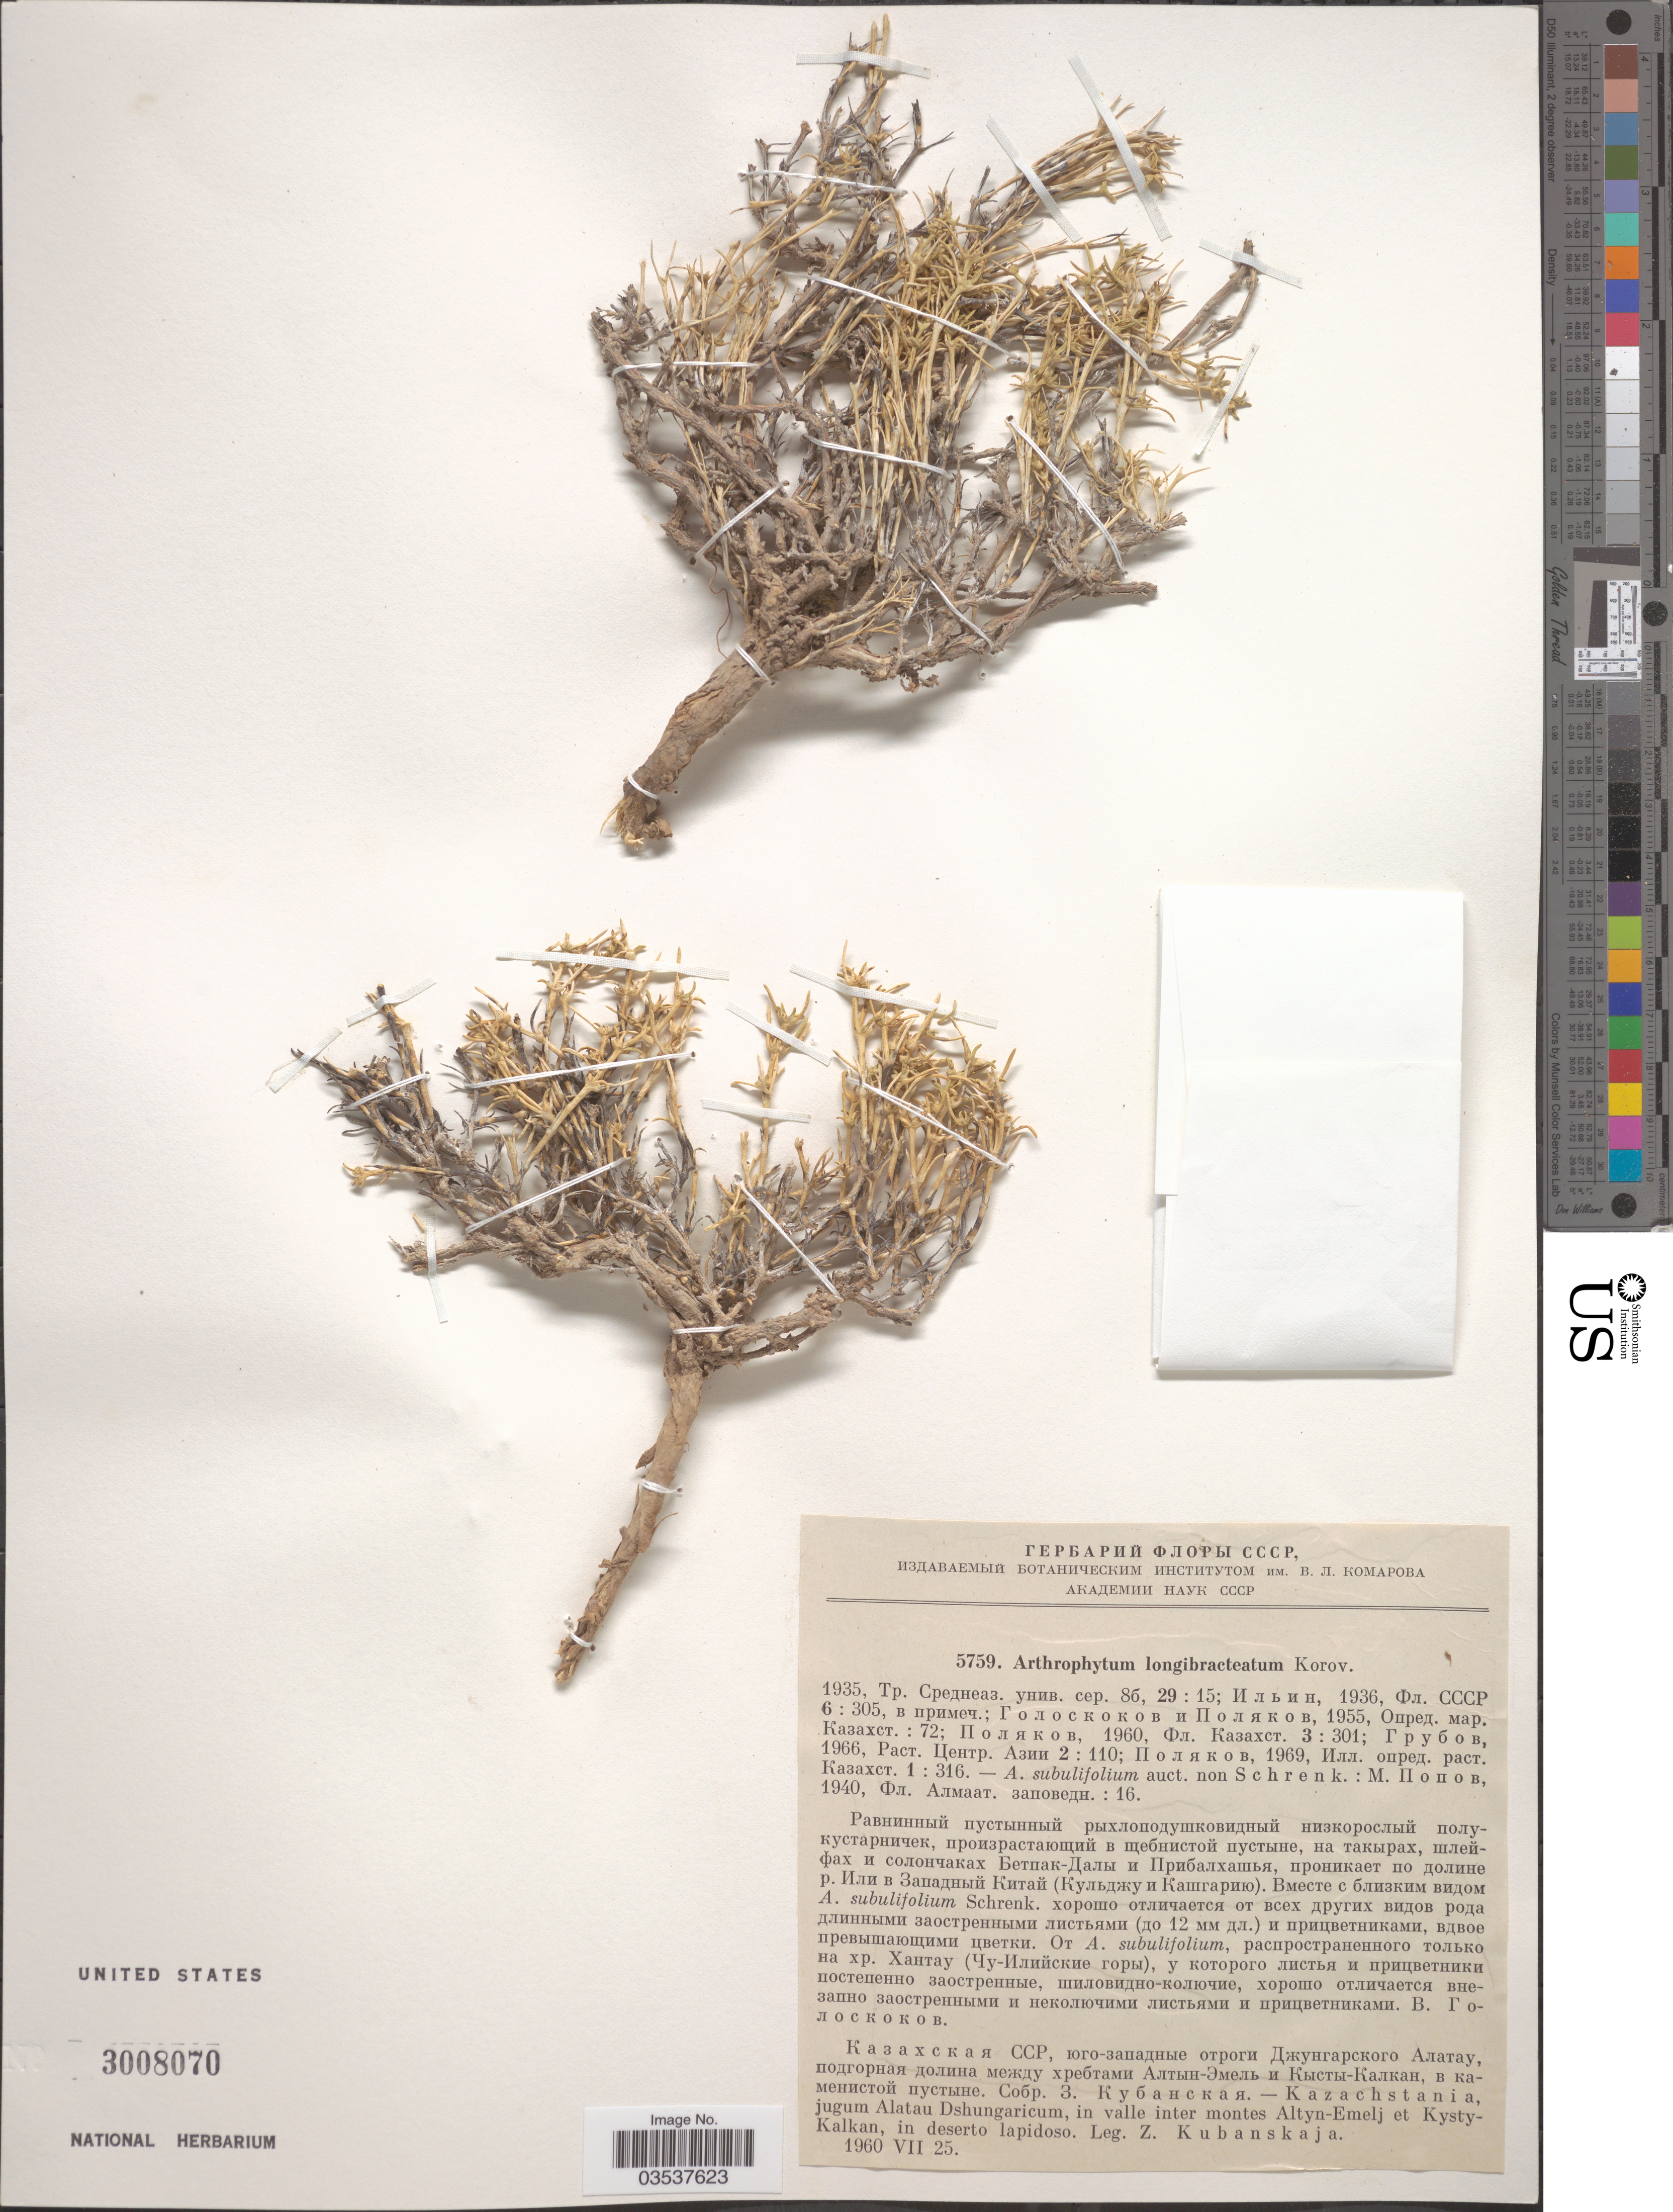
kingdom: Plantae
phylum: Tracheophyta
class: Magnoliopsida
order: Caryophyllales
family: Amaranthaceae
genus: Arthrophytum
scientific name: Arthrophytum longibracteatum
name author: Korovin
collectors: Z. Kubanskaja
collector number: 5759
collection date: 1960-07-25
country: Kazakhstan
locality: Kazachstania, jugum Alatau Dshungaricum, in valle inter montes Altyn-Emelj et Kysty-Kalkan, in deserto lapidoso.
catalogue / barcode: US 3008070